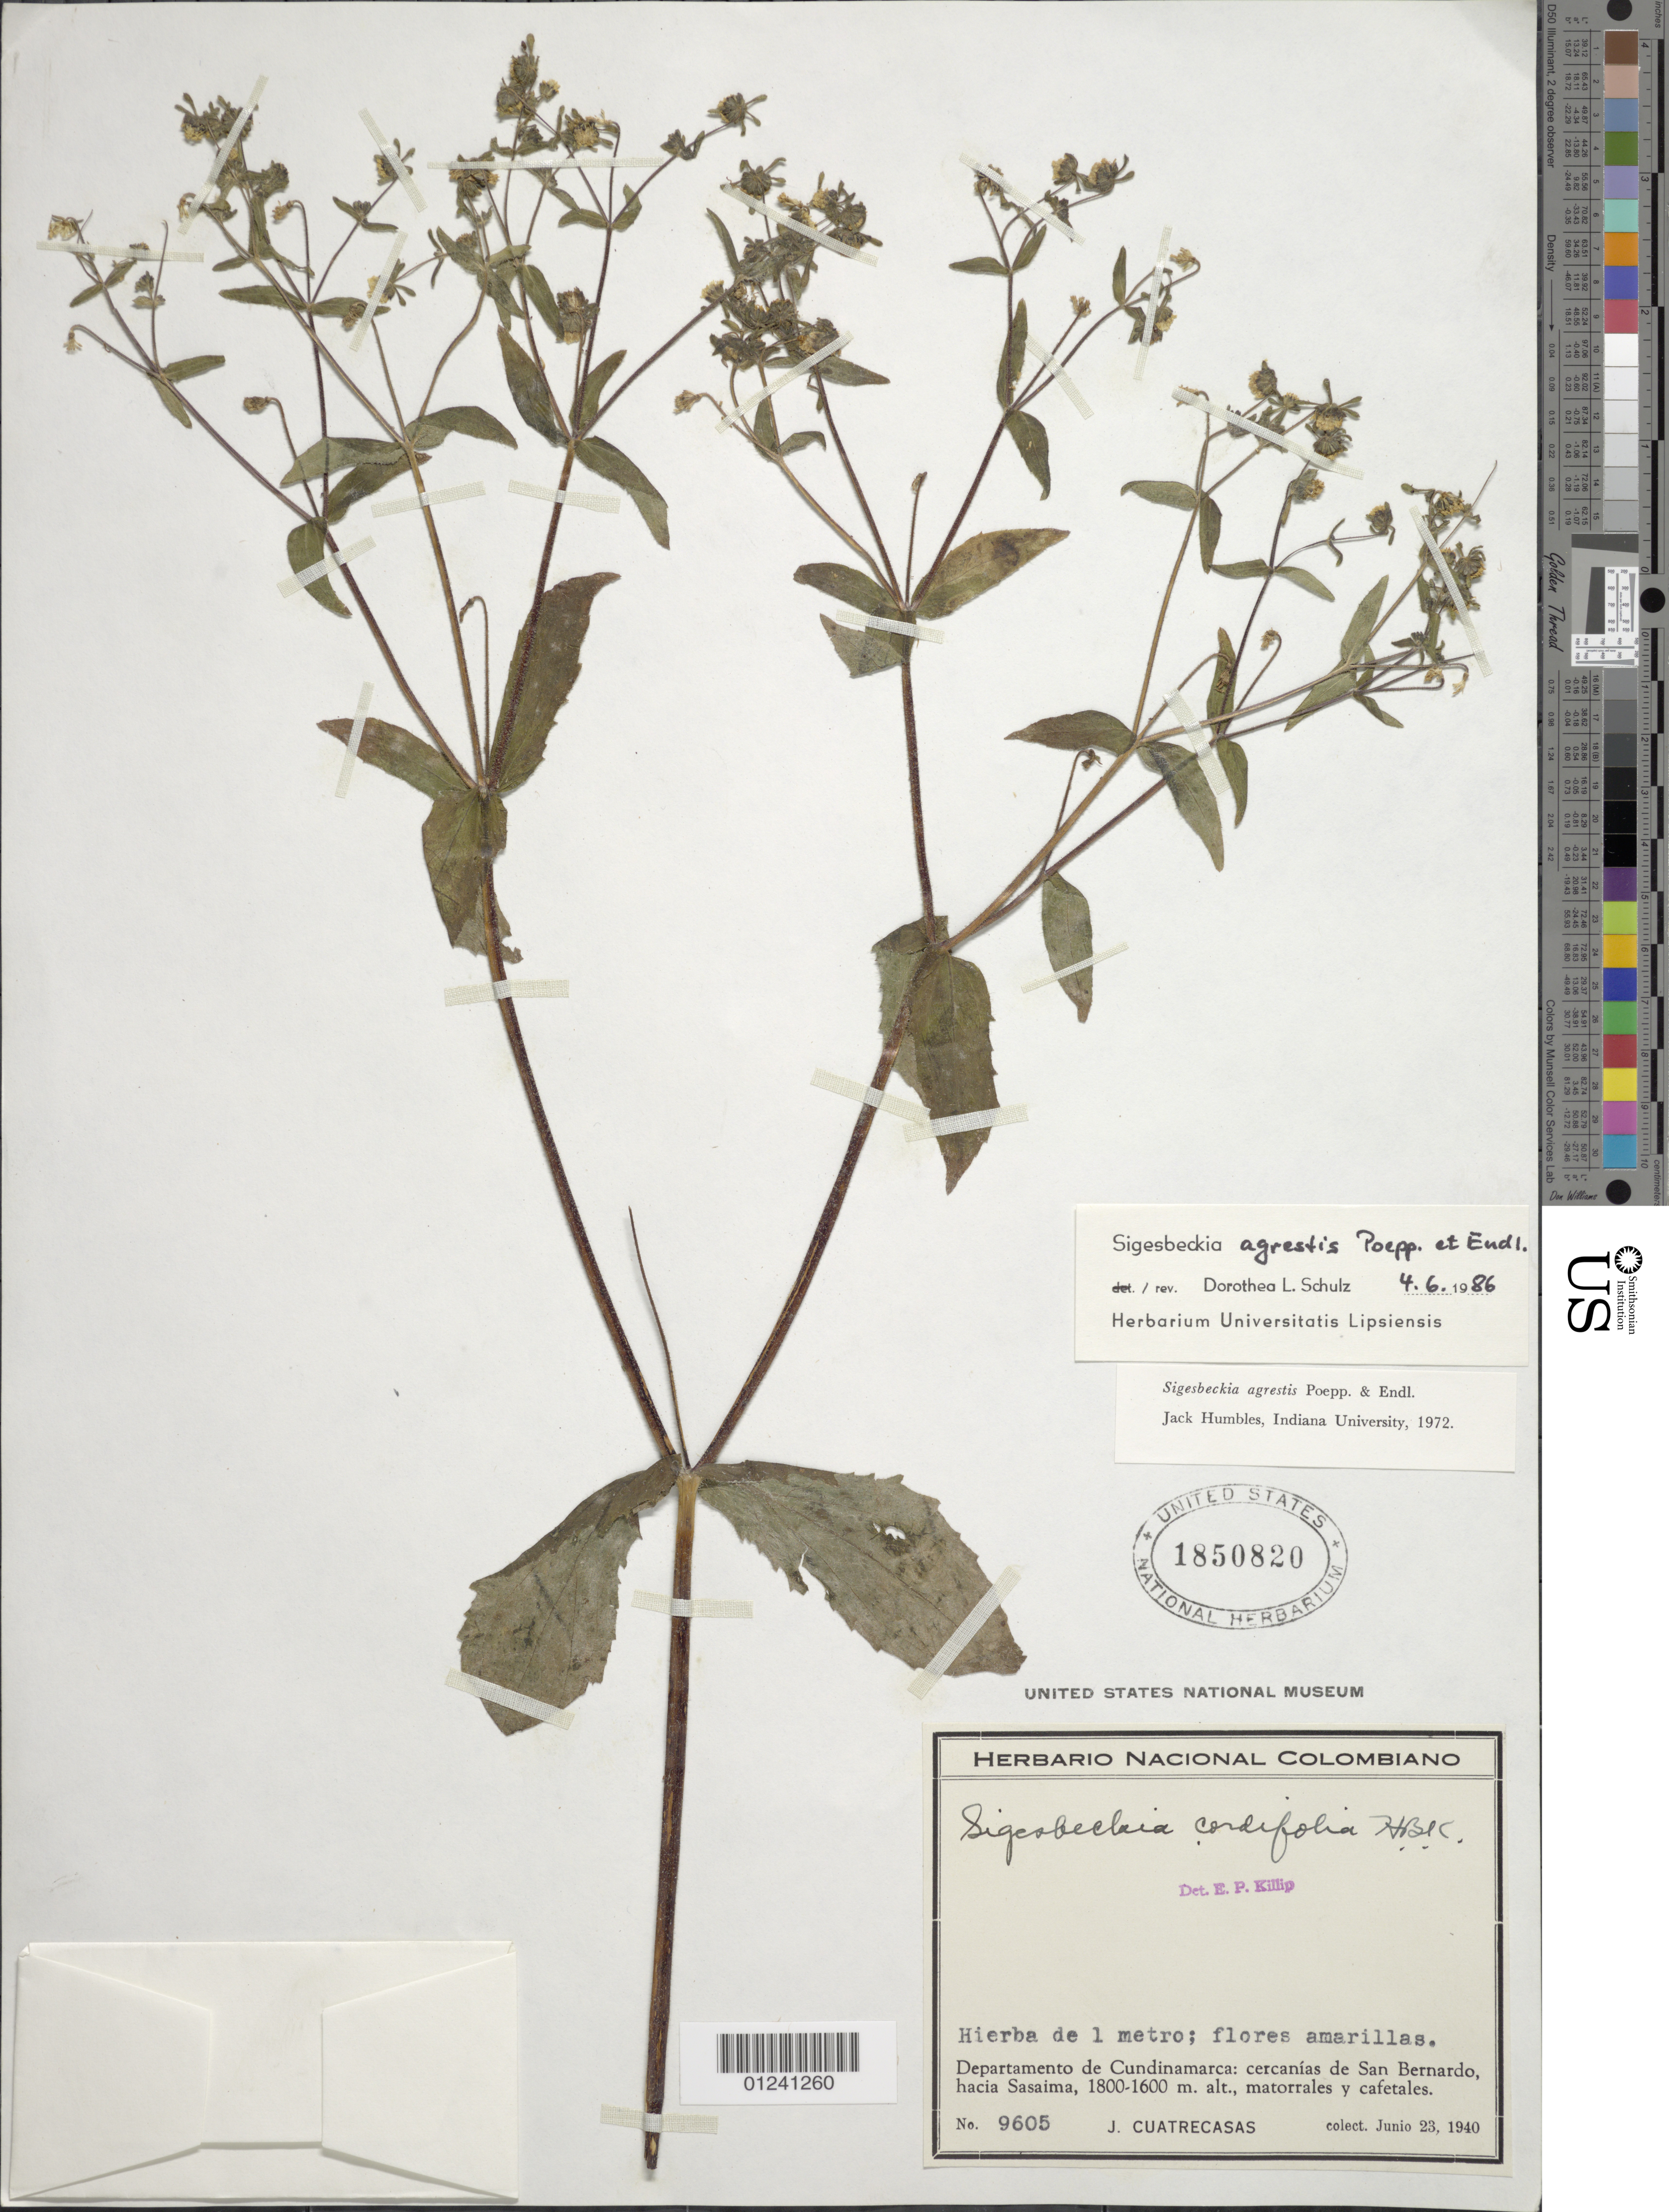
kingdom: Plantae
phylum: Tracheophyta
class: Magnoliopsida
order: Asterales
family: Asteraceae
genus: Sigesbeckia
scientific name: Sigesbeckia agrestis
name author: Poepp.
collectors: J. Cuatrecasas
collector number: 9605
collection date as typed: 23 Jun 1940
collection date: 1940-06-23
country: Colombia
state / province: Cundinamarca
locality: Cercanias de San Bernardo, hacia Sasaima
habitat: matorrales y cafetales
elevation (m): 1600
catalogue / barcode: US 1850820